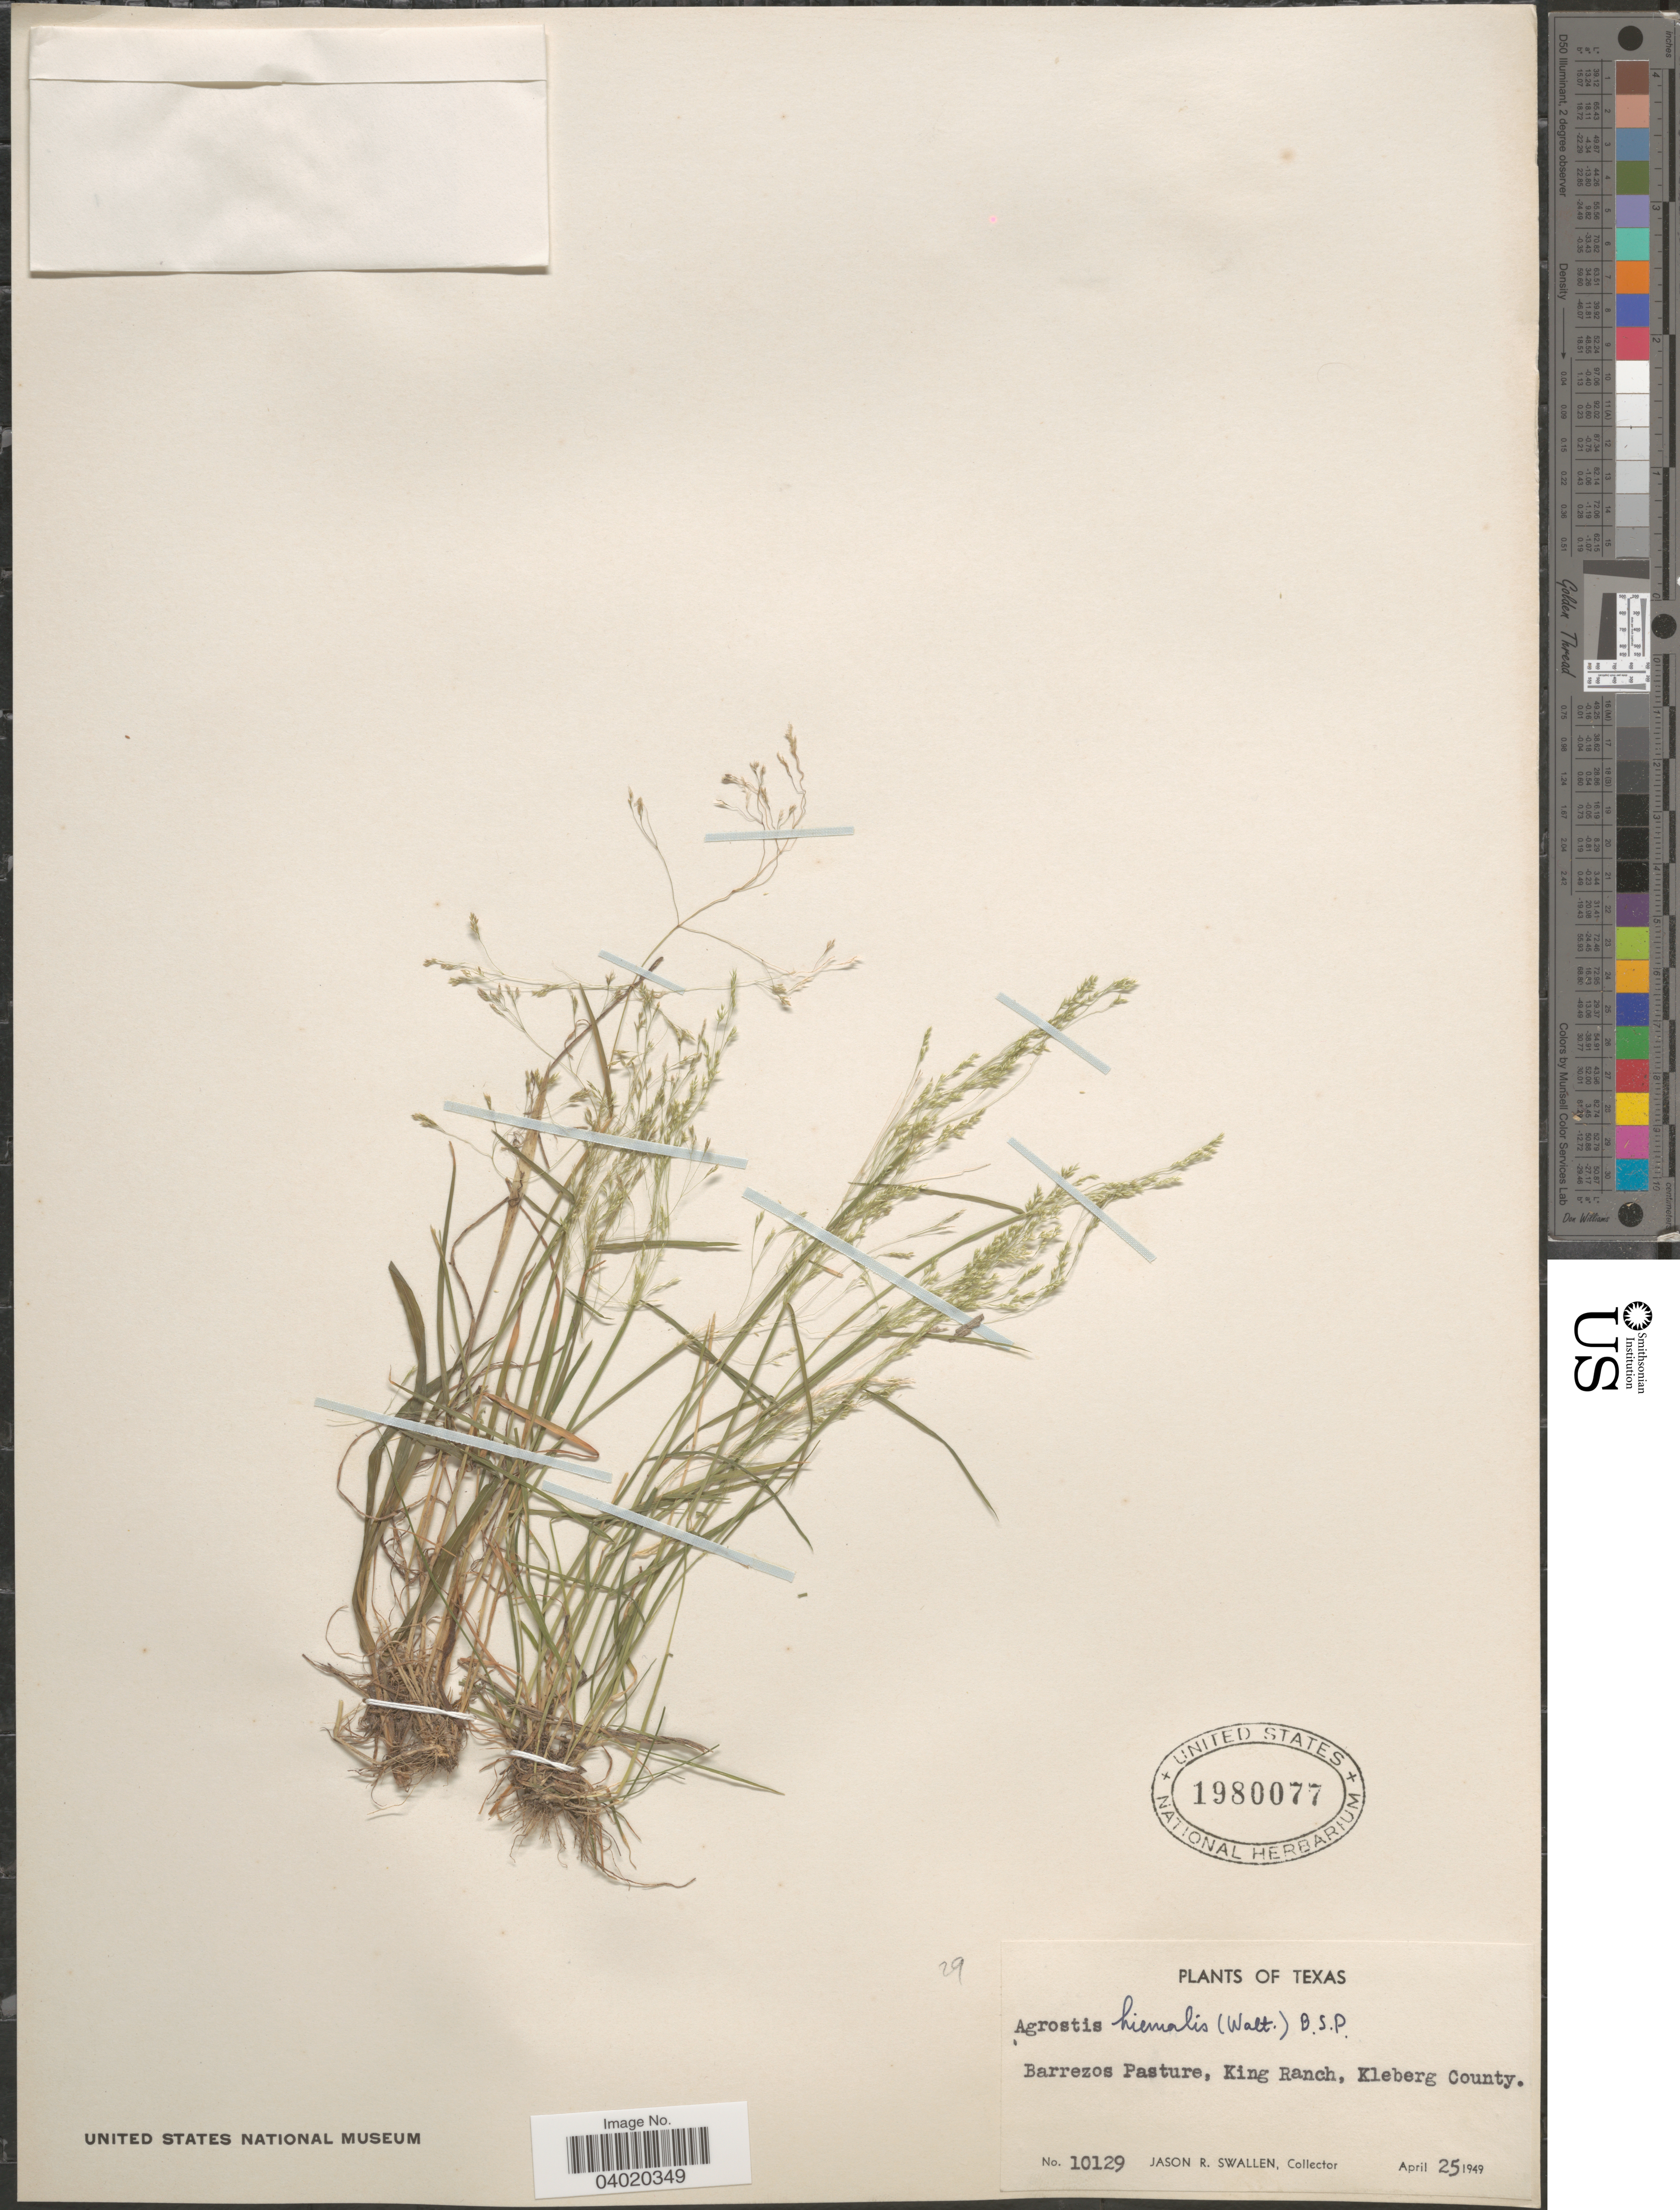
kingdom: Plantae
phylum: Tracheophyta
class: Liliopsida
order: Poales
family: Poaceae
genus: Agrostis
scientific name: Agrostis hyemalis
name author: (Walter) Britton et al.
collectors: J. R. Swallen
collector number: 10129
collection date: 1949-04-25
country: United States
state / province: Texas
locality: Barrezos Pasture, King Ranch, Kleberg County.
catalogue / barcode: US 1980077